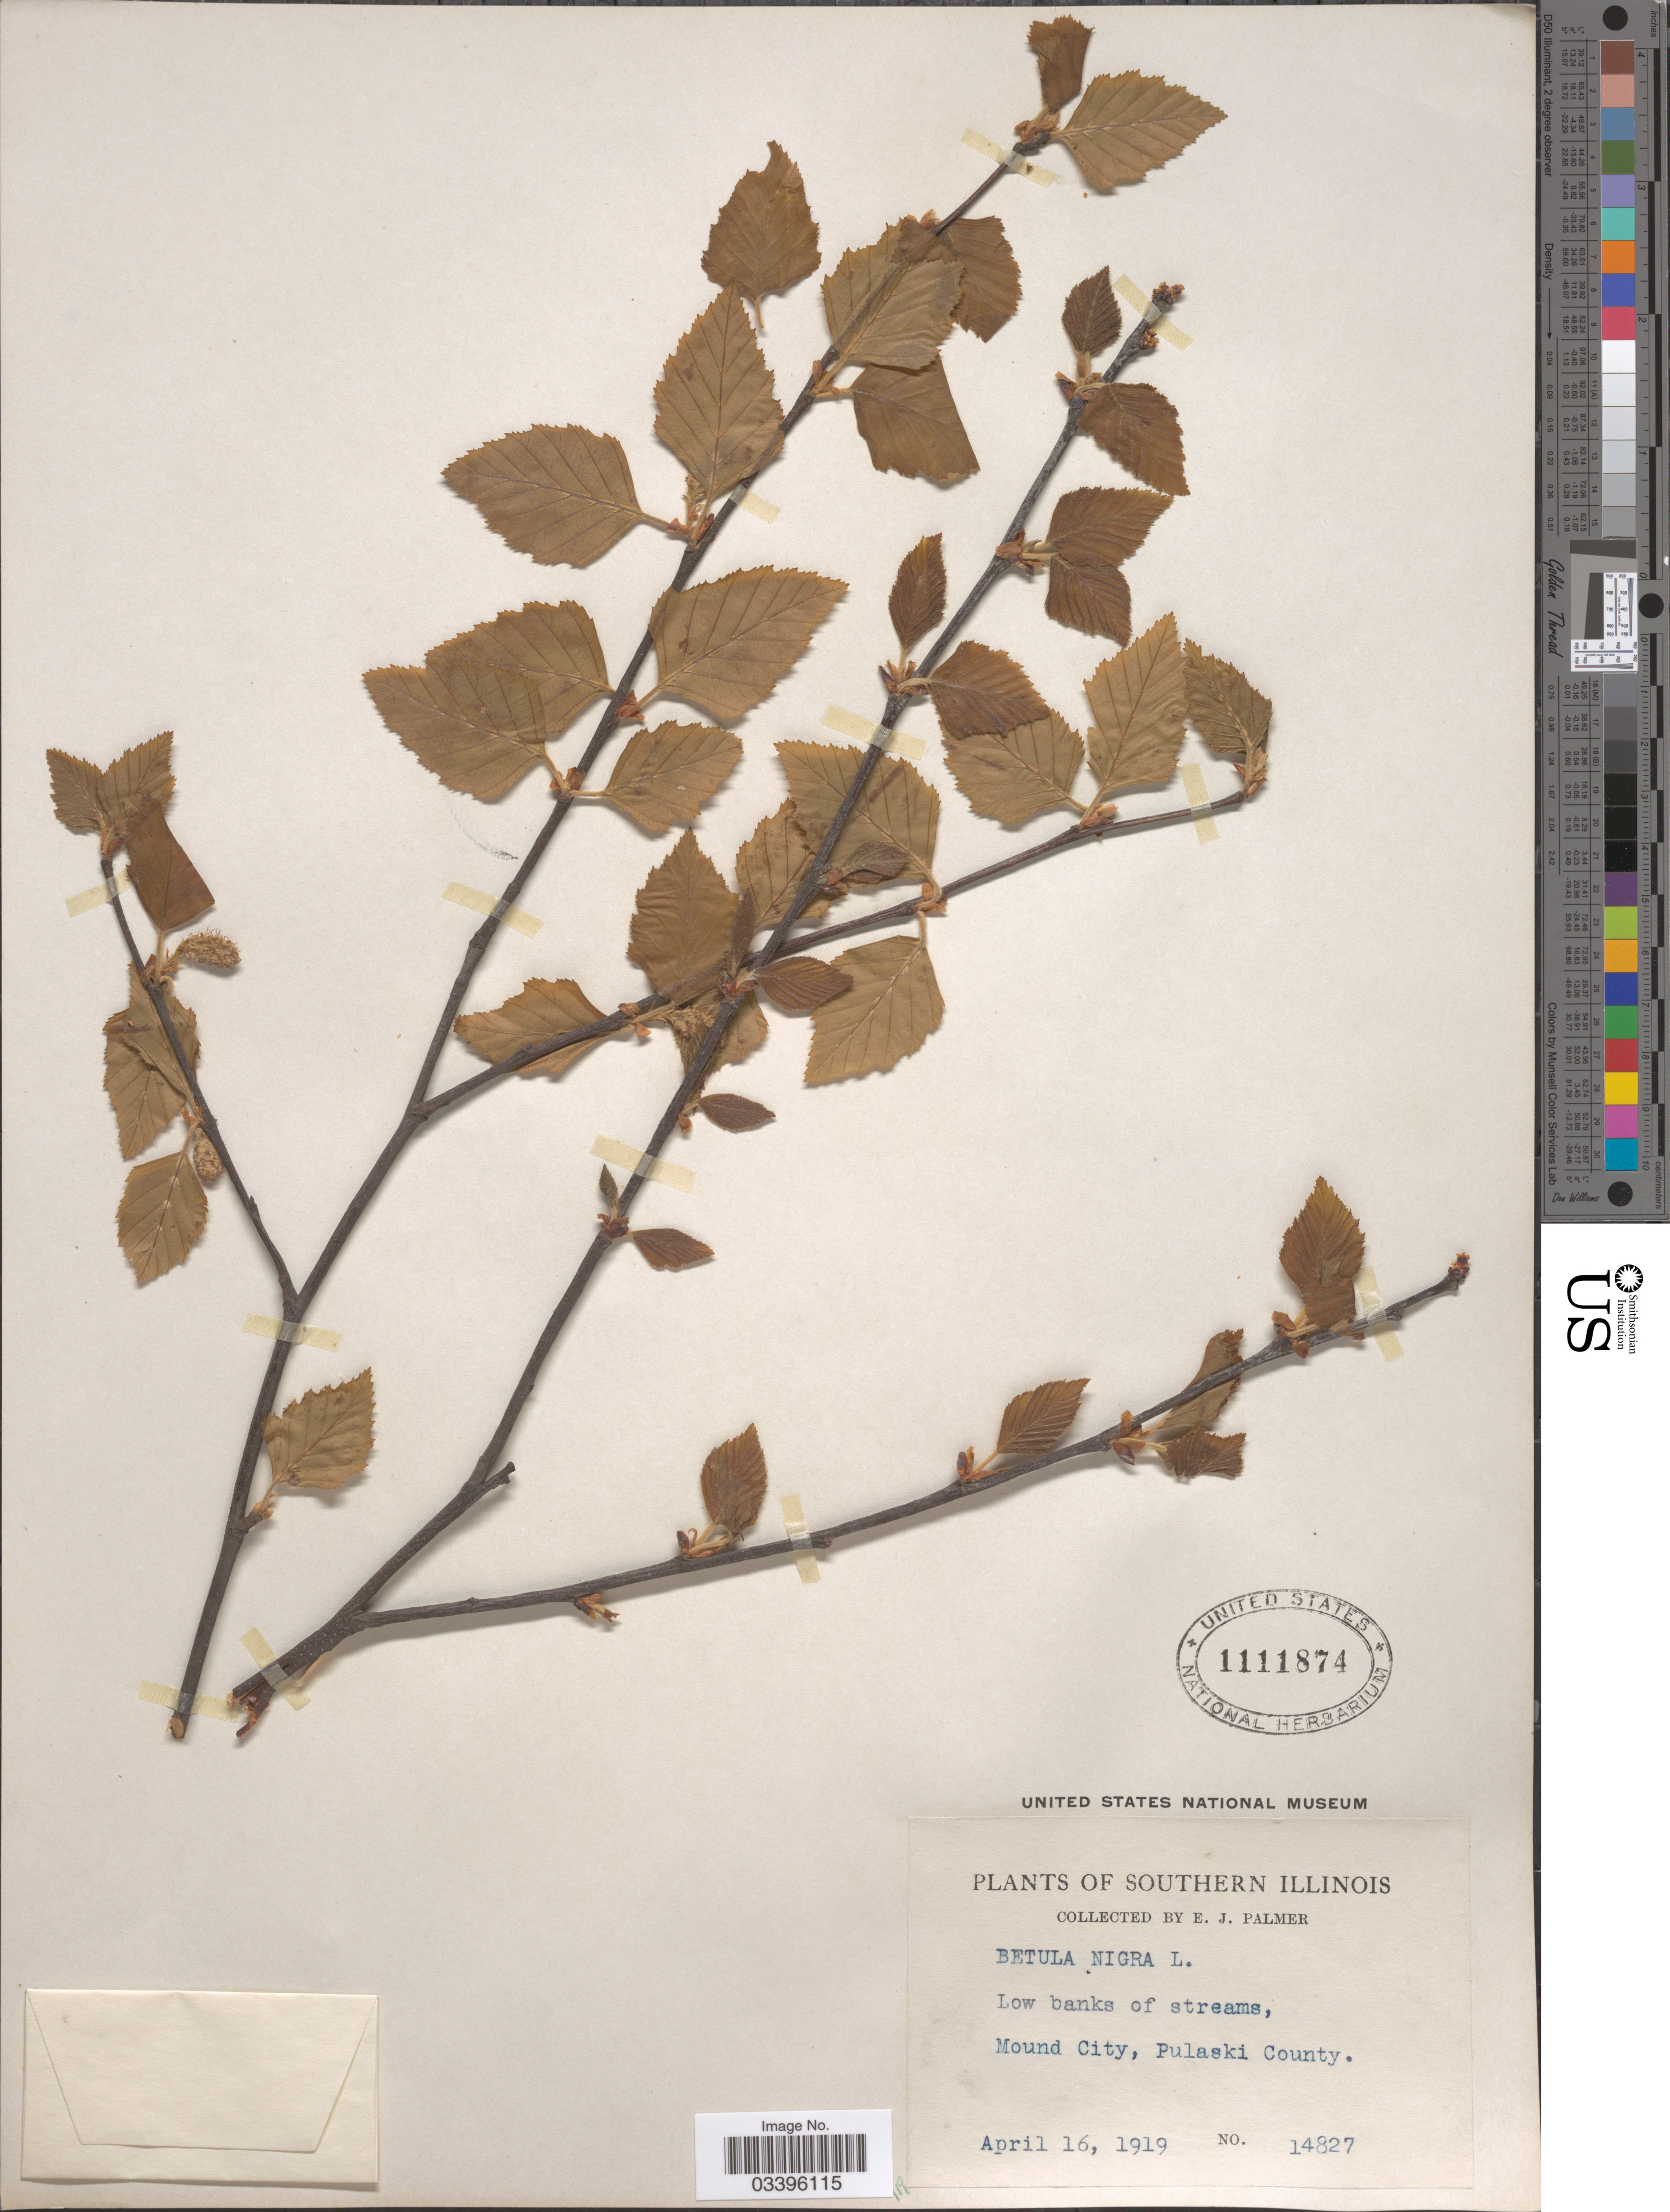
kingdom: Plantae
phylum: Tracheophyta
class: Magnoliopsida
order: Fagales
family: Betulaceae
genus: Betula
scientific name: Betula nigra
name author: L.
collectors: E. J. Palmer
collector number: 14827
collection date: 1919-04-16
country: United States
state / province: Illinois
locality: Southern Illinois, Low banks of streams, Mound City, Pulaski County.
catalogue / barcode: US 1111874